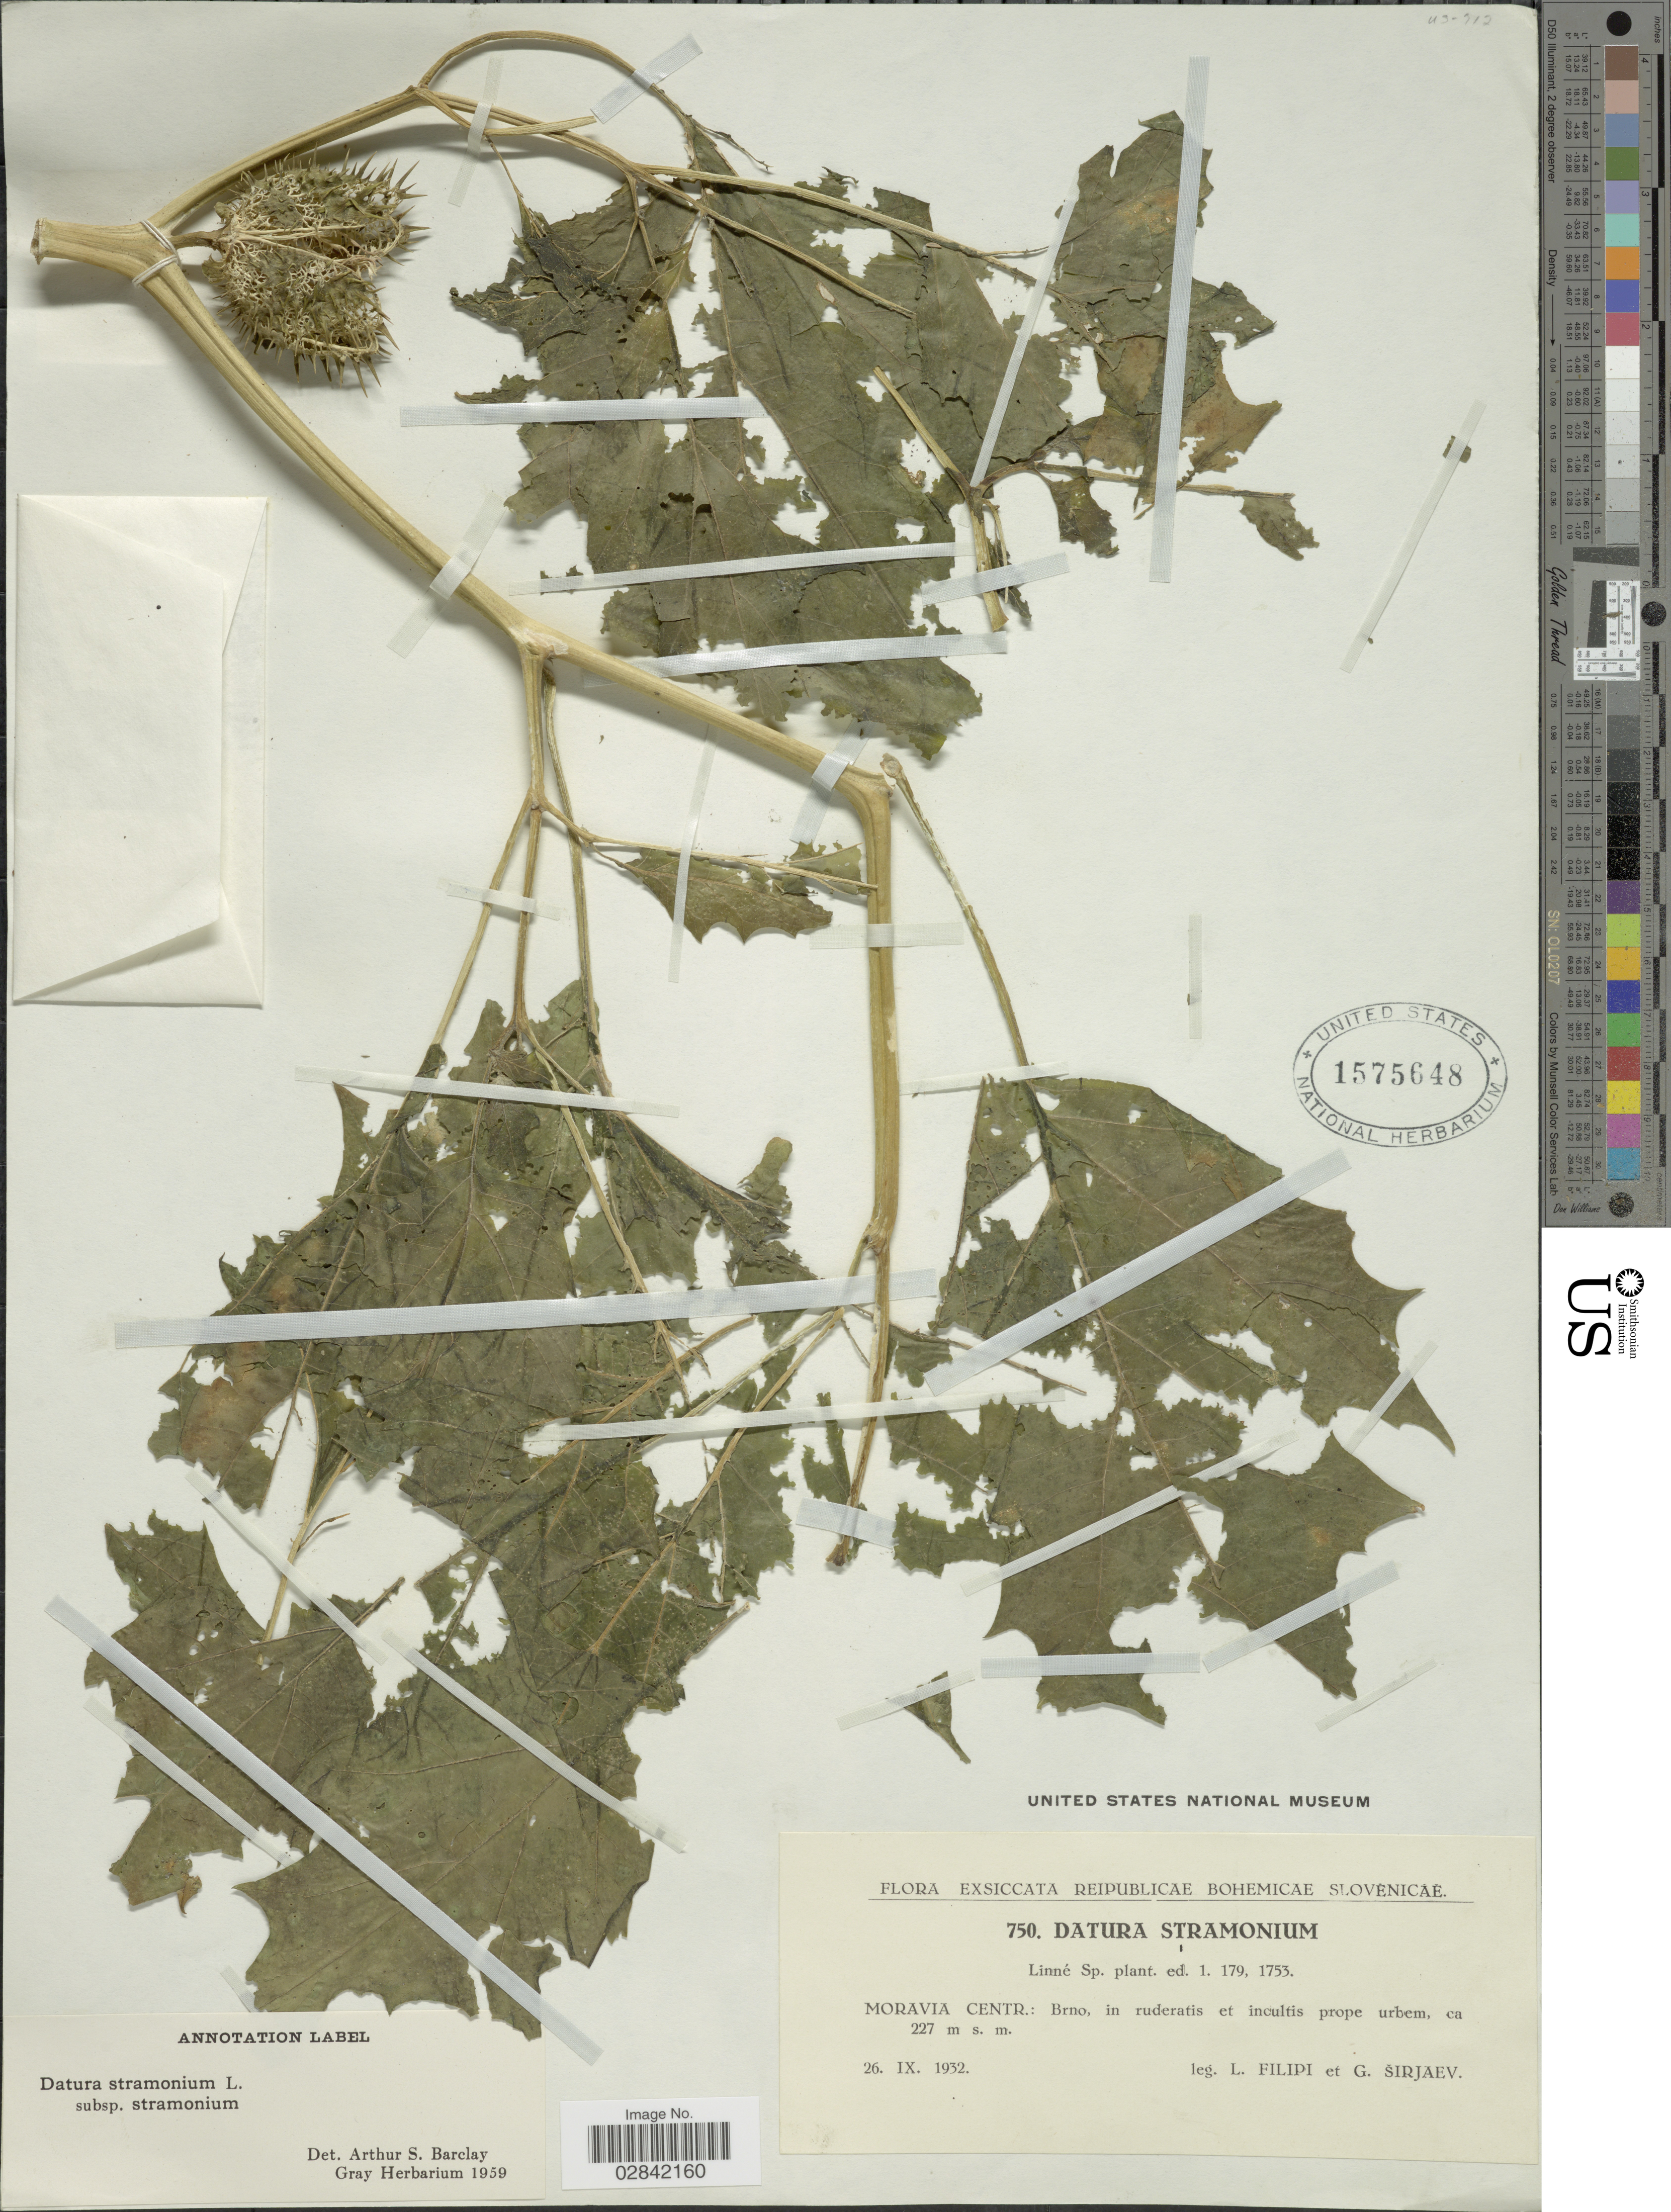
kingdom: Plantae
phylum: Tracheophyta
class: Magnoliopsida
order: Solanales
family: Solanaceae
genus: Datura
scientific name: Datura stramonium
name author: L.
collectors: L. Filipi & G. Širjaev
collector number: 750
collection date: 1932-09-26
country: Czechia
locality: Moravia Centr.: Brno, in ruderatis et cultis prope urbem.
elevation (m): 227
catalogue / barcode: US 1575648